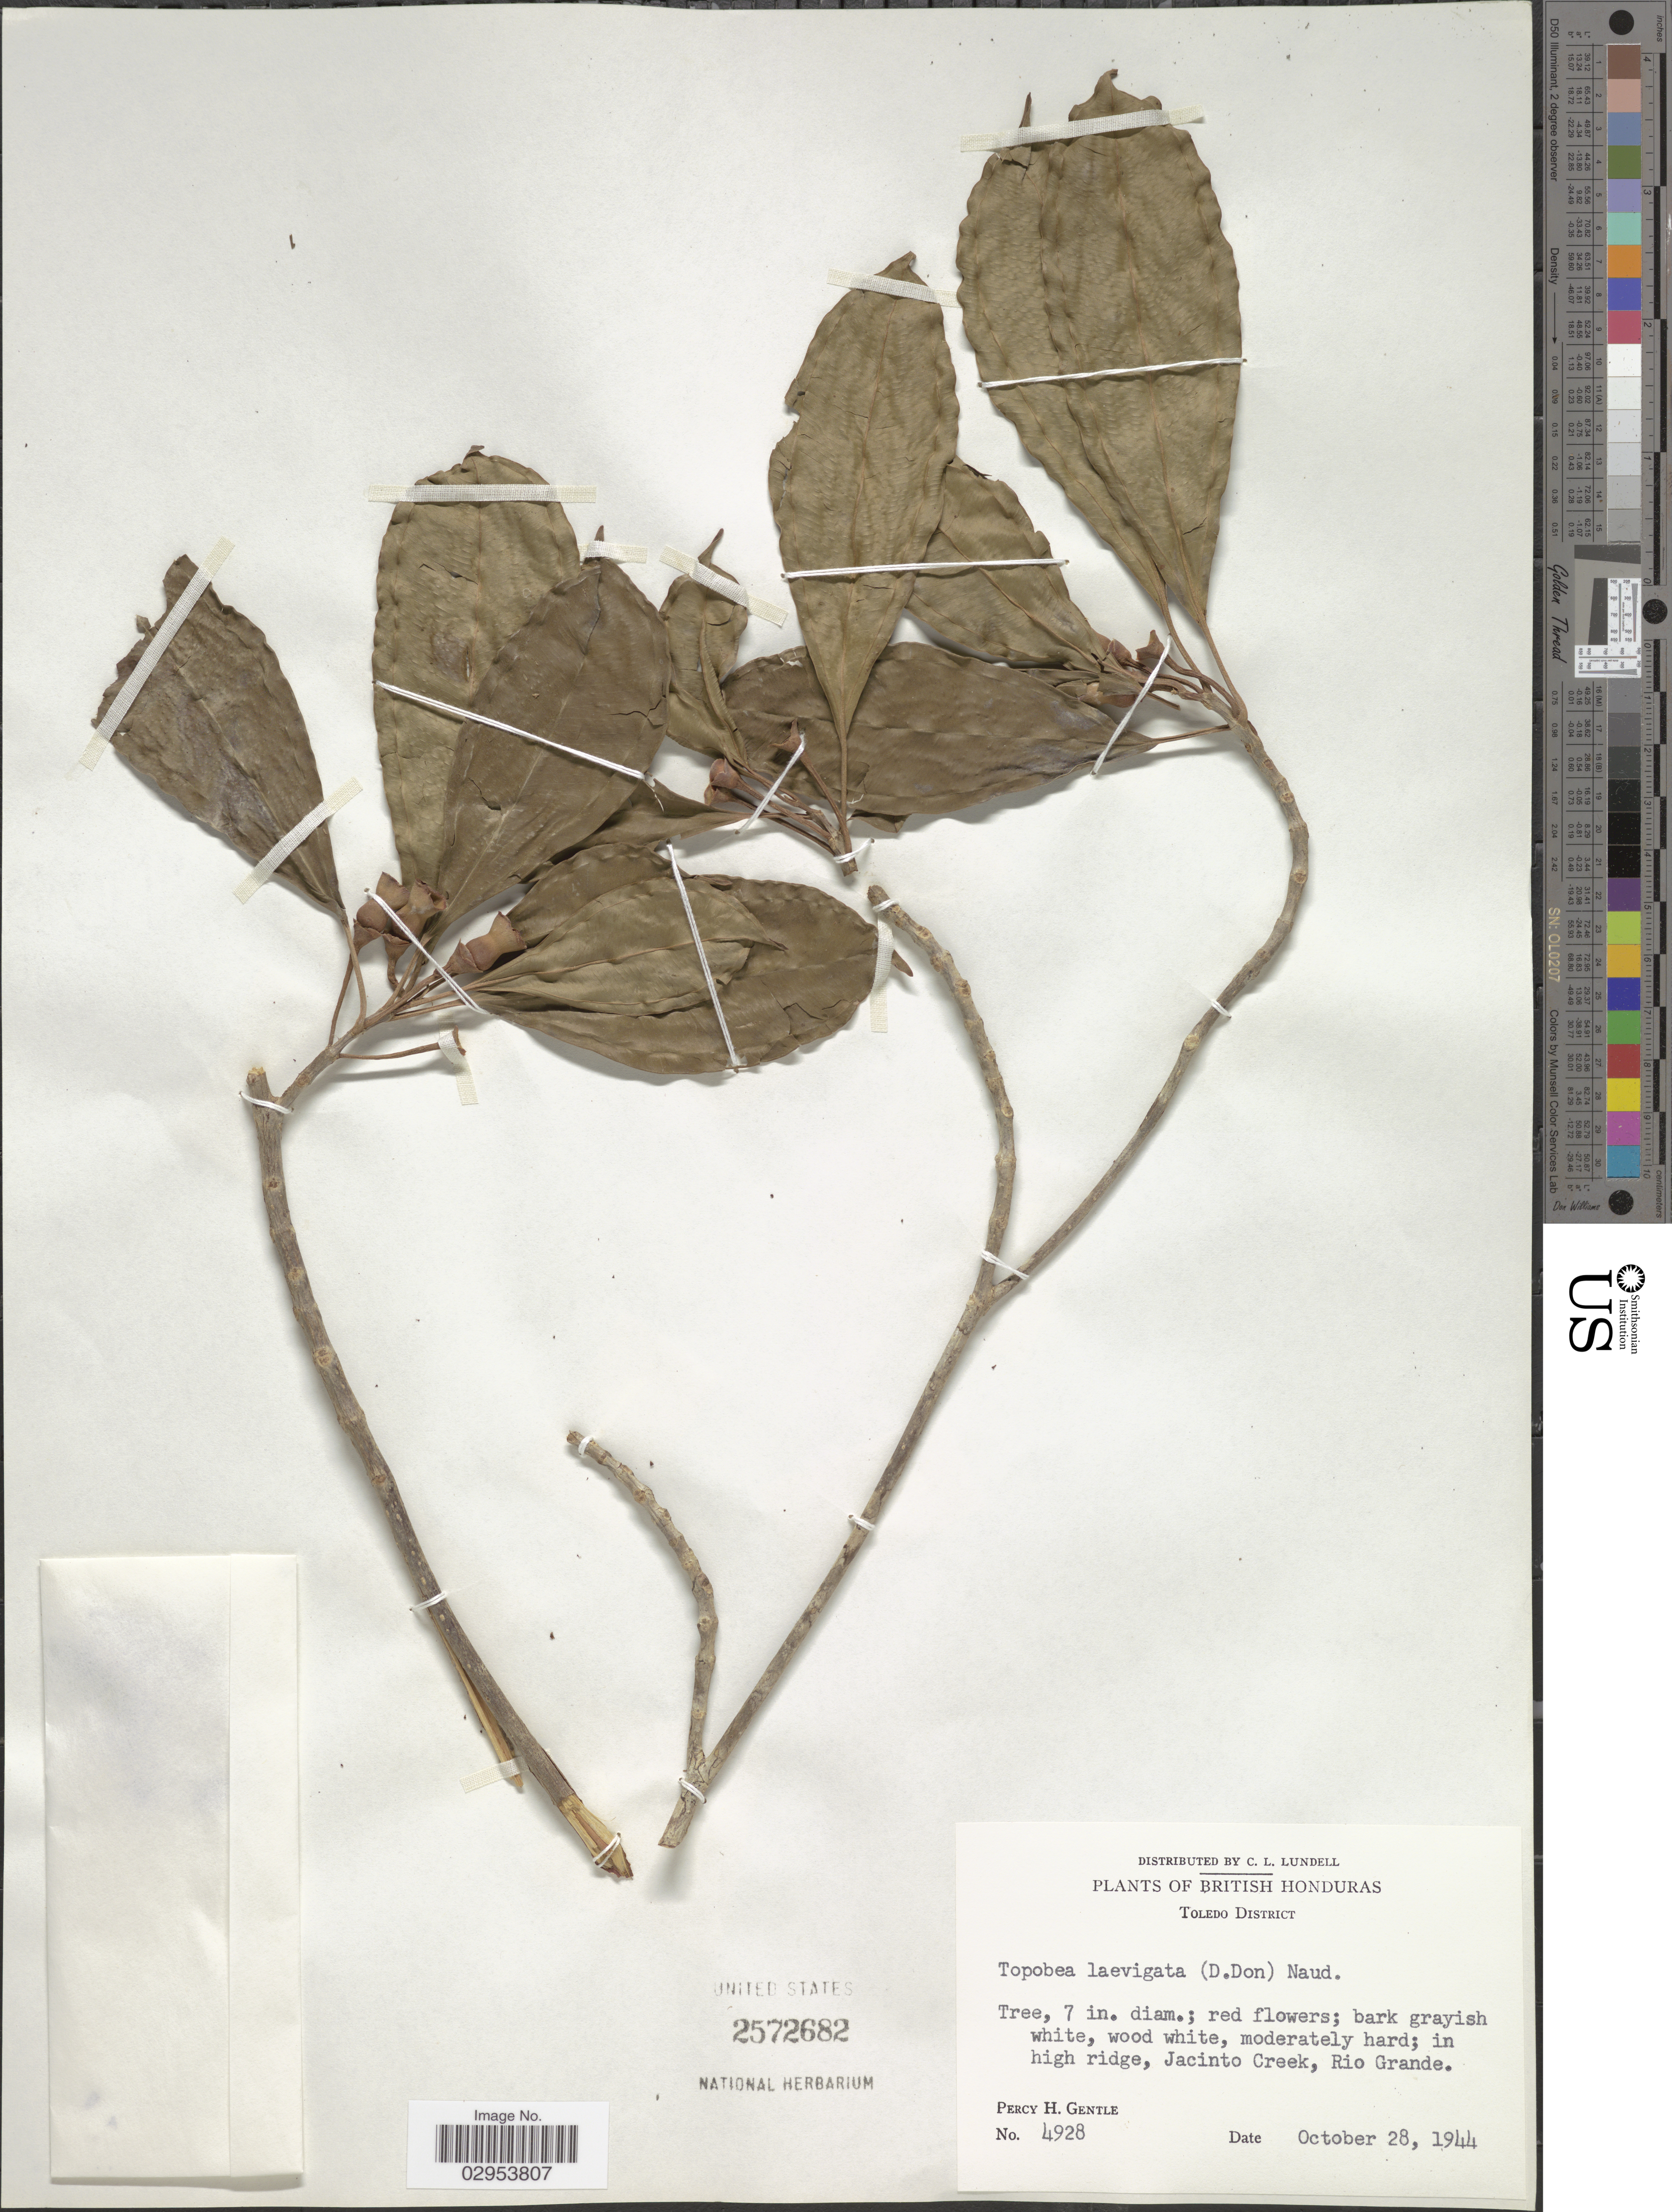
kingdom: Plantae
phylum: Tracheophyta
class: Magnoliopsida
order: Myrtales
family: Melastomataceae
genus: Topobea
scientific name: Topobea laevigata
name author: (D. Don) Naudin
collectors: P. H. Gentle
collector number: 4928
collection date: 1944-10-28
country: Belize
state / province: Toledo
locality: British Honduras, Toledo District, in high ridge, Jacinto Creek, Rio Grande.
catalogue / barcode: US 2572682